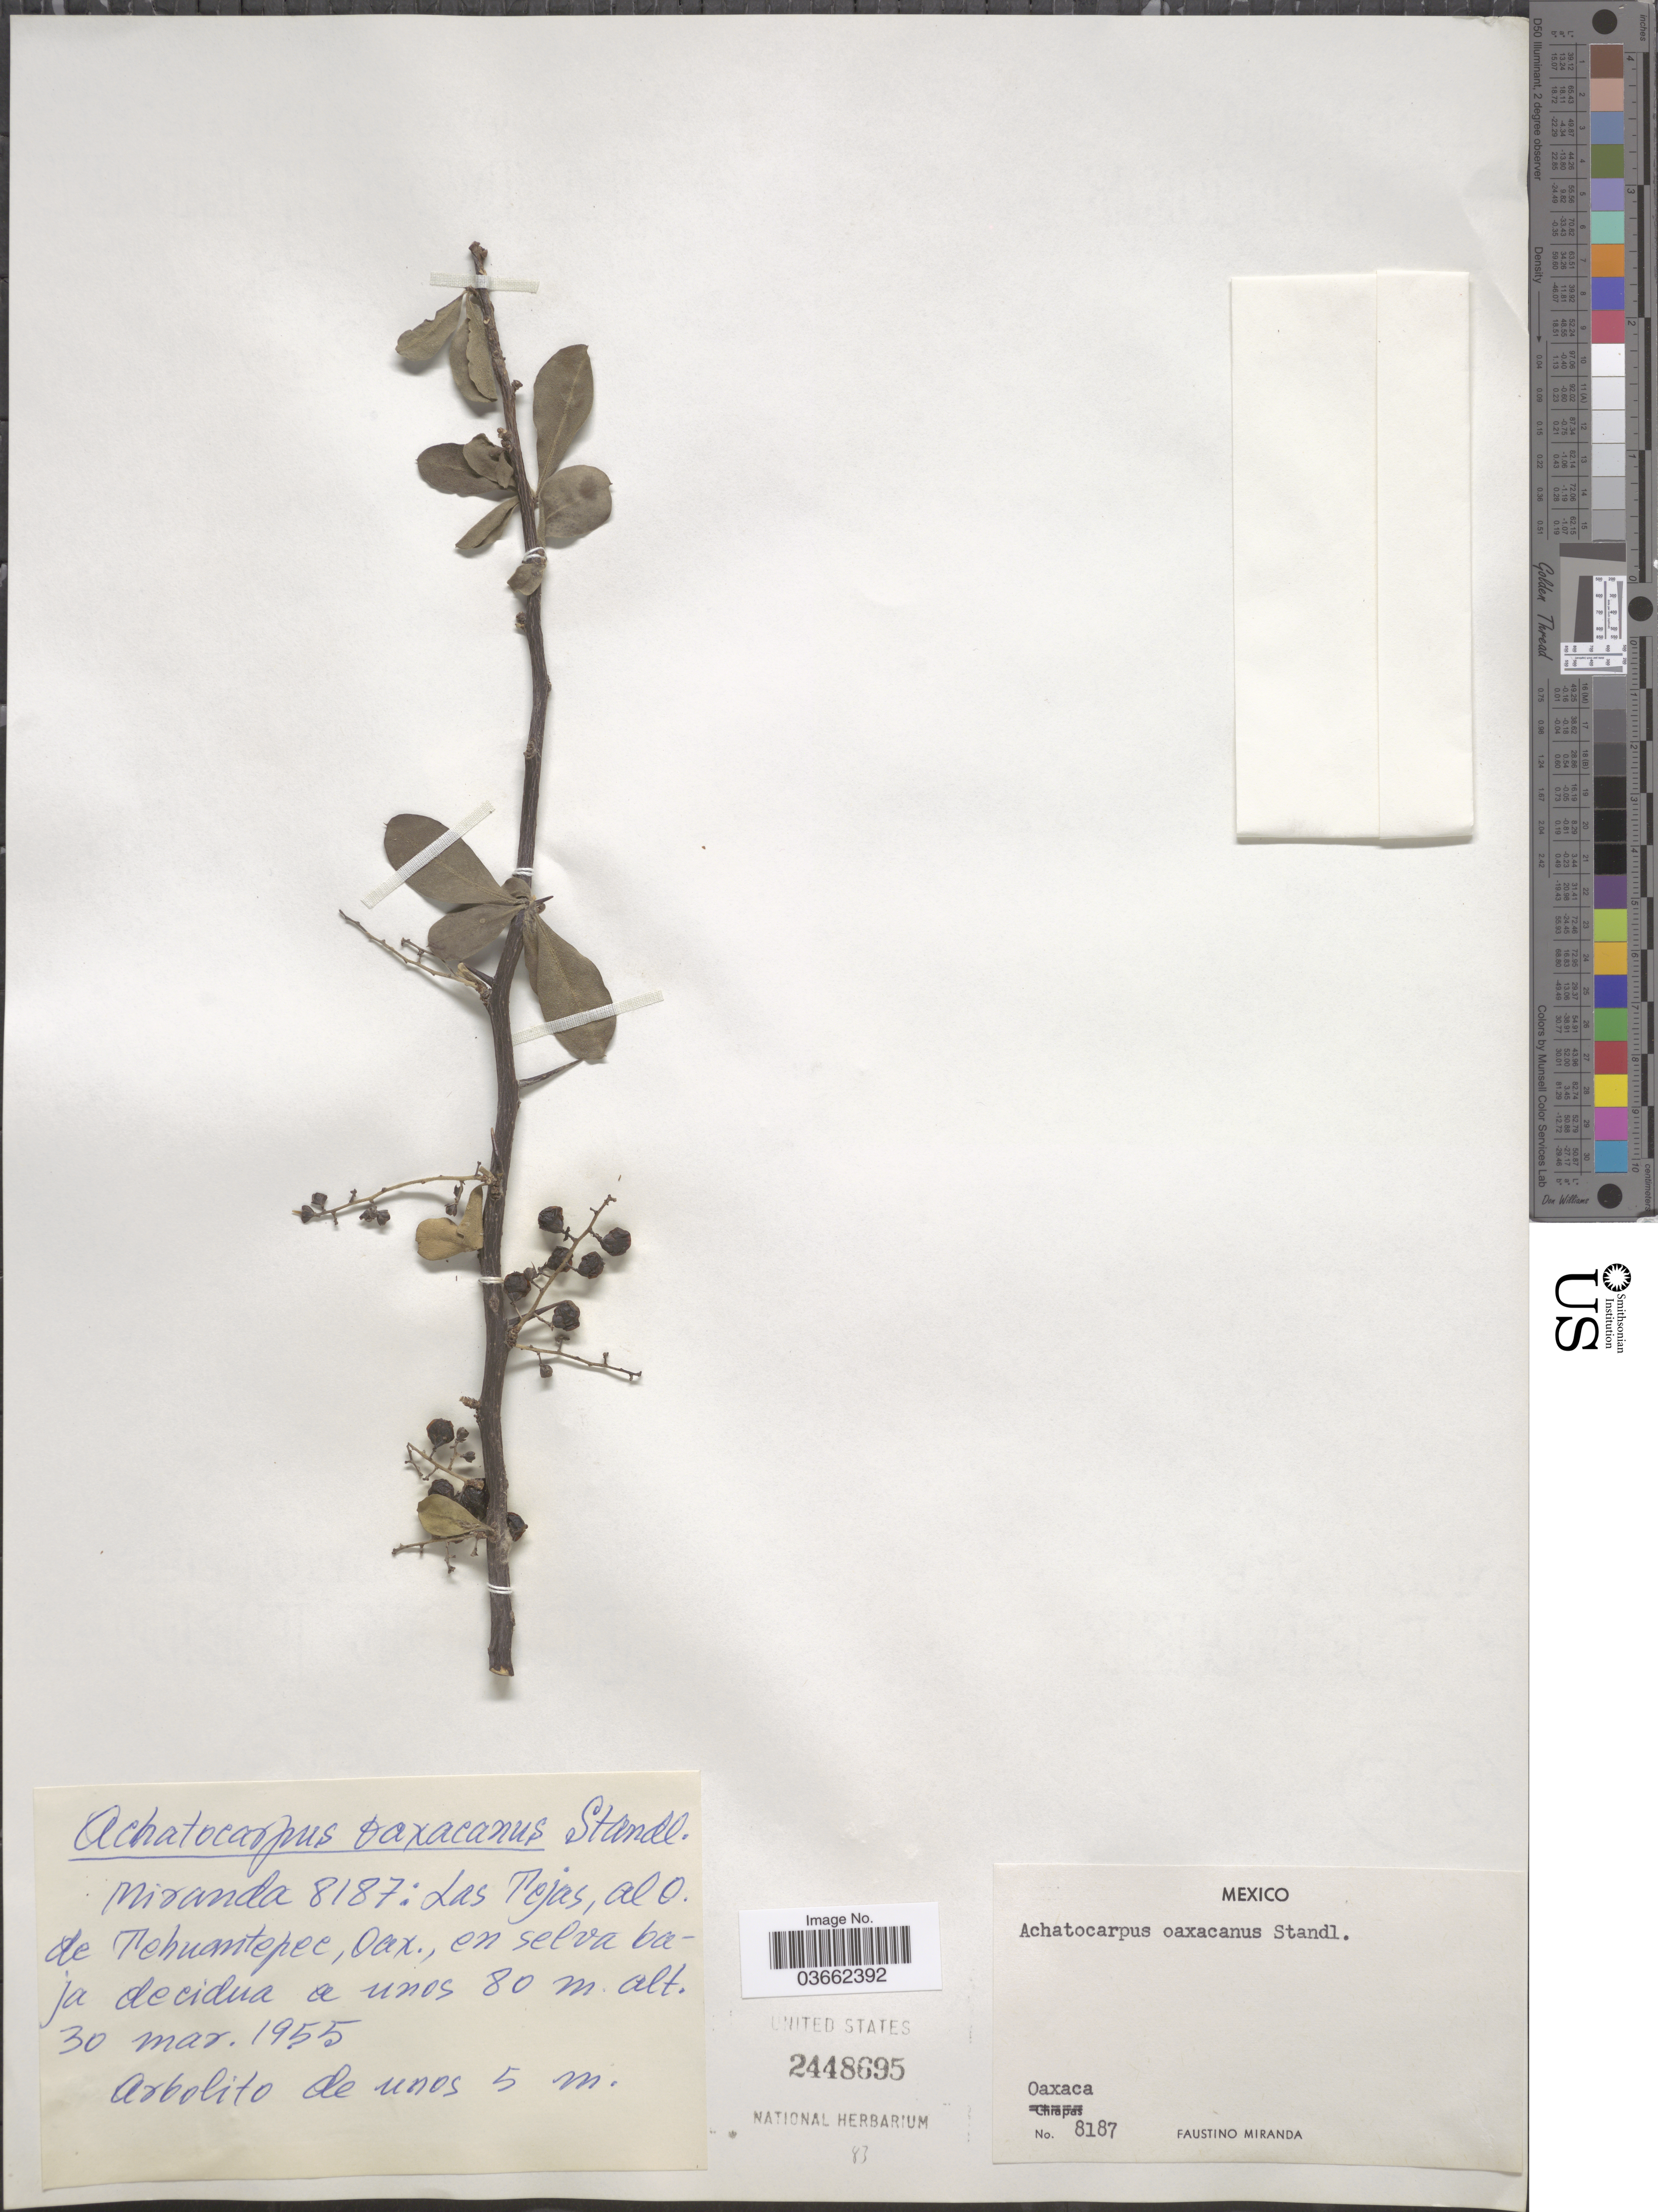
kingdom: Plantae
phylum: Tracheophyta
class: Magnoliopsida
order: Caryophyllales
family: Achatocarpaceae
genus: Achatocarpus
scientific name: Achatocarpus oaxacanus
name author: Standl.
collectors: F. Miranda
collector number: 8187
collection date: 1955-03-30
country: Mexico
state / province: Oaxaca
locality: La Tejas, al O. de Tehuantepec.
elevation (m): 80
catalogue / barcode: US 2448695